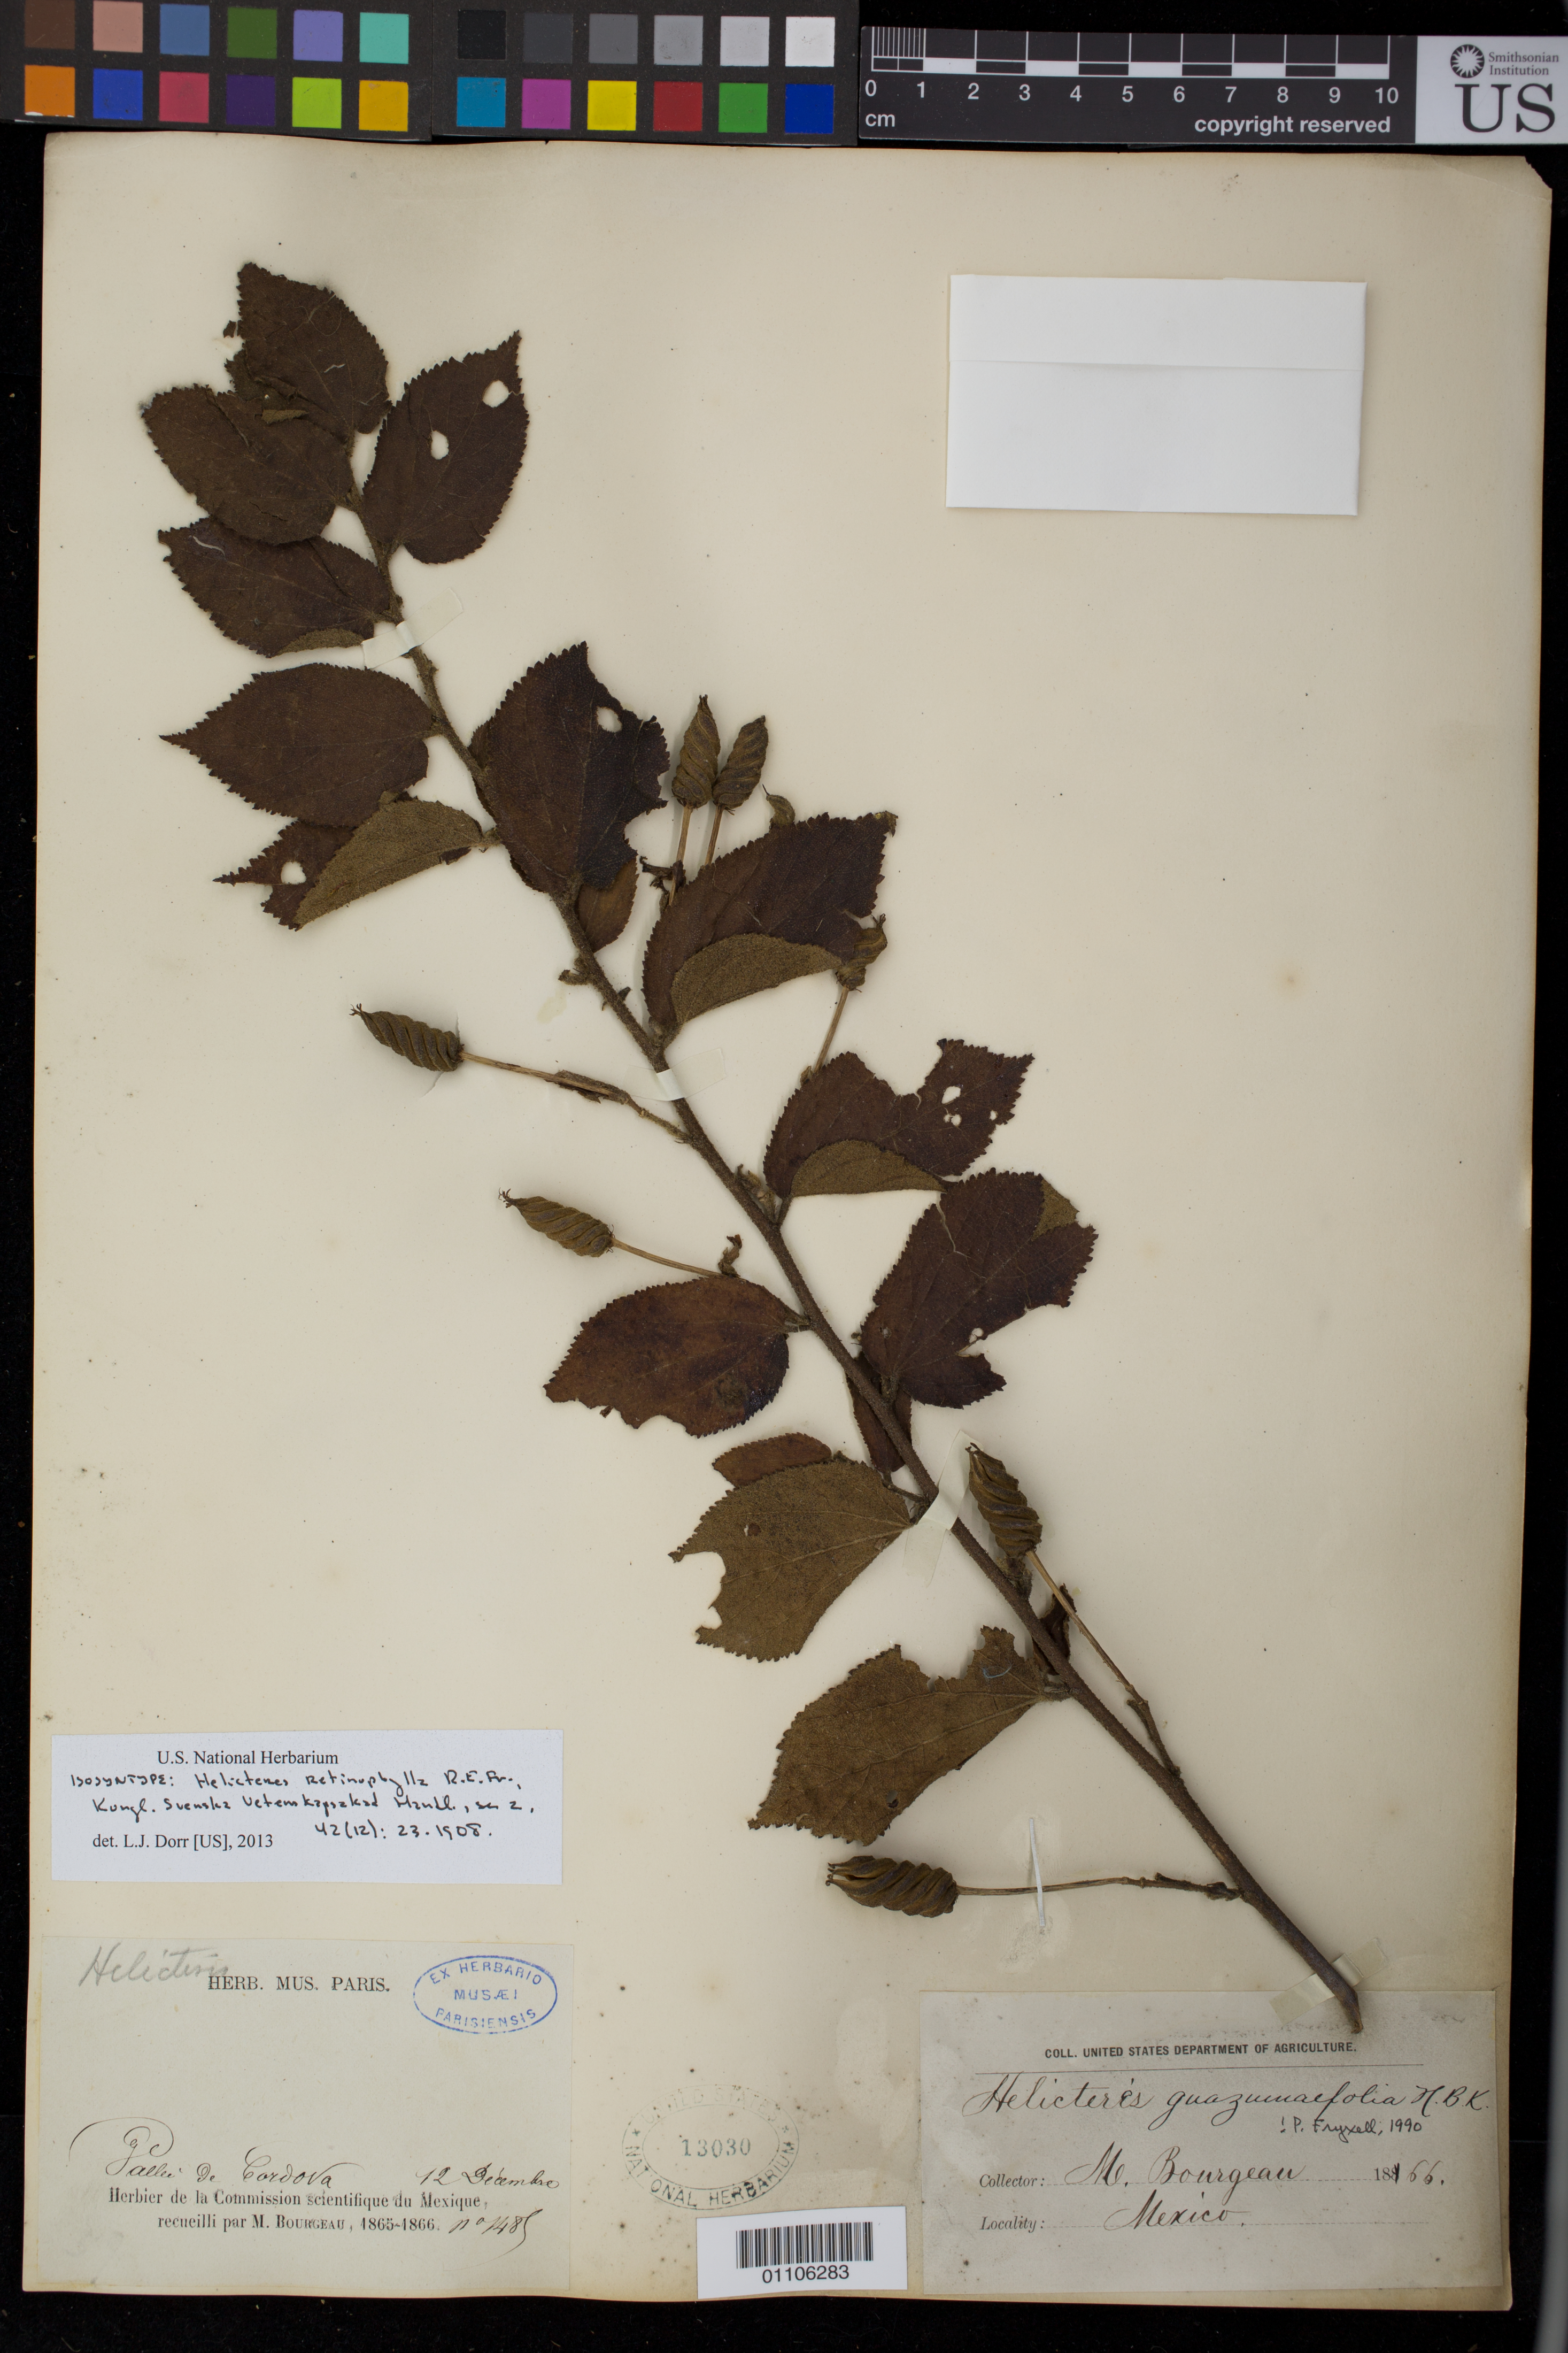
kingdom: Plantae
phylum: Tracheophyta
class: Magnoliopsida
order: Malvales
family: Malvaceae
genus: Helicteres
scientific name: Helicteres retinophylla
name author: R.E. Fr.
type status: Isosyntype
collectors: E. Bourgeau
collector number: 1485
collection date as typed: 12 Dec 1866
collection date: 1866-12-12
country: Mexico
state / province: Veracruz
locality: Vallée de Cordova.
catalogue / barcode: US 13030